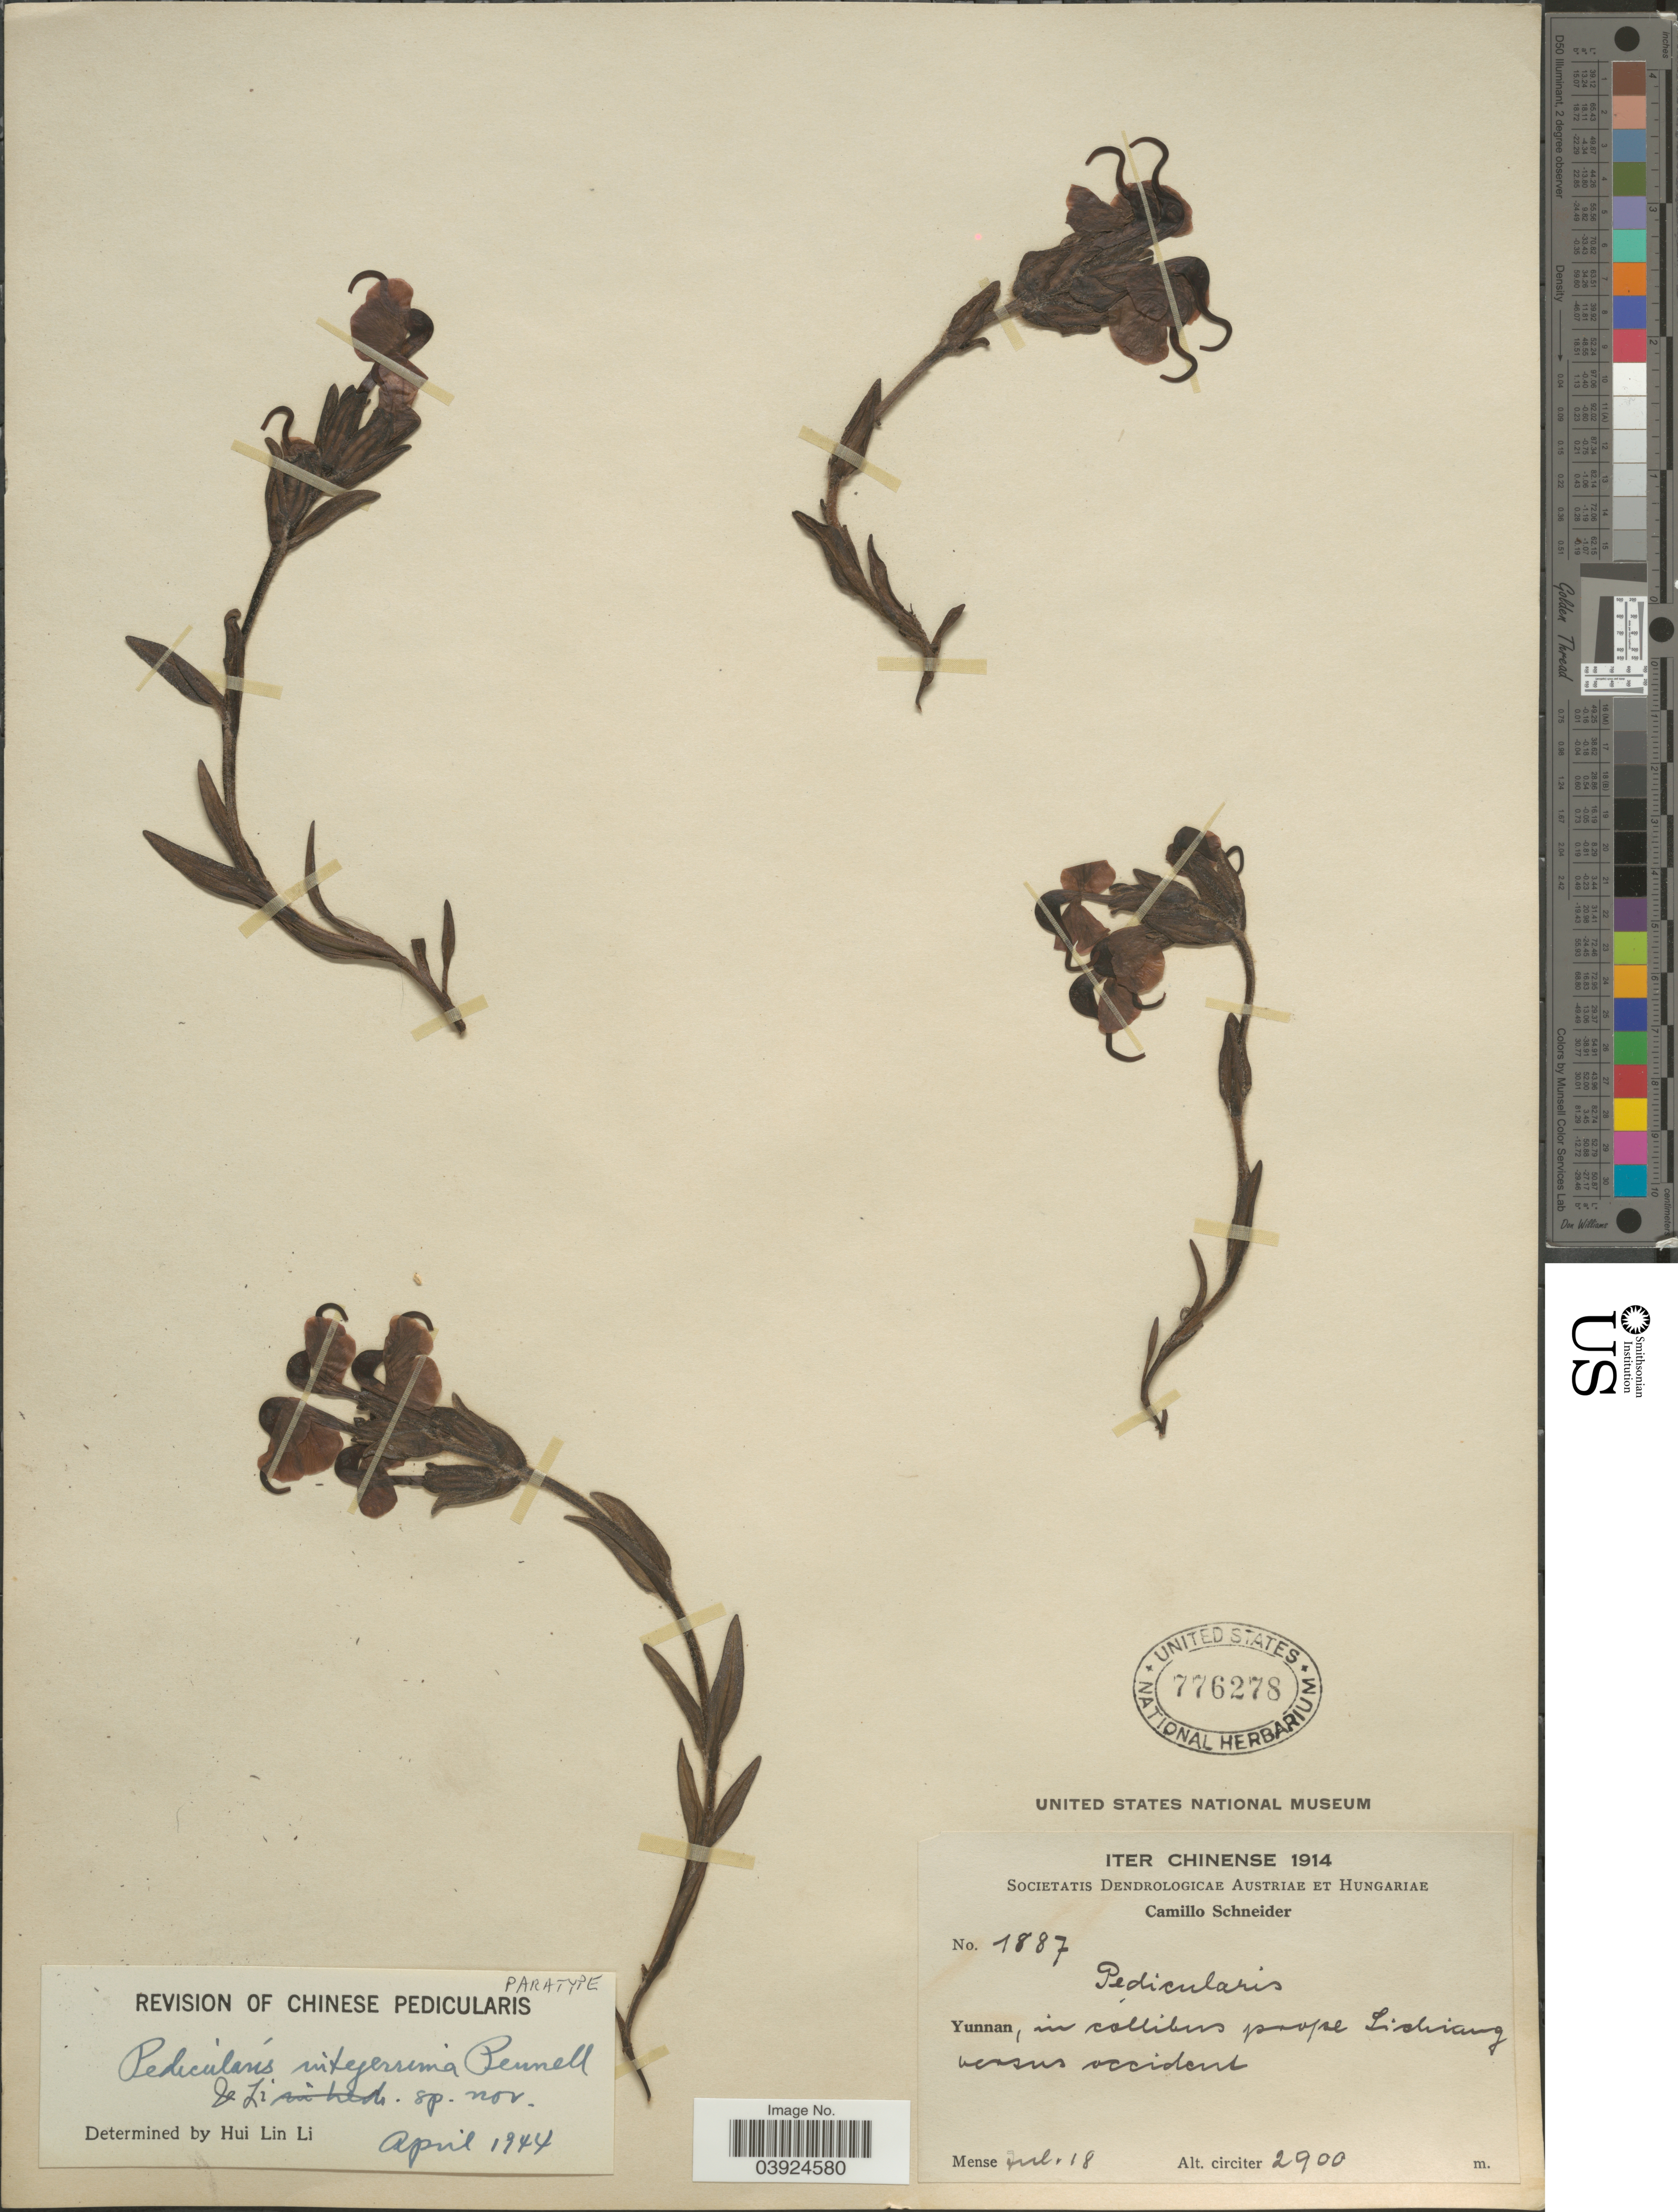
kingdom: Plantae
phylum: Tracheophyta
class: Magnoliopsida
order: Lamiales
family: Orobanchaceae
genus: Pedicularis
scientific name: Pedicularis integerrima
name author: Pennell & H.L. Li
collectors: C. K. Schneider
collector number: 1887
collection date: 1914-07-18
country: China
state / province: Yunnan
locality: In collibus prope Lichiang versus occident.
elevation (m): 2900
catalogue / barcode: US 776278